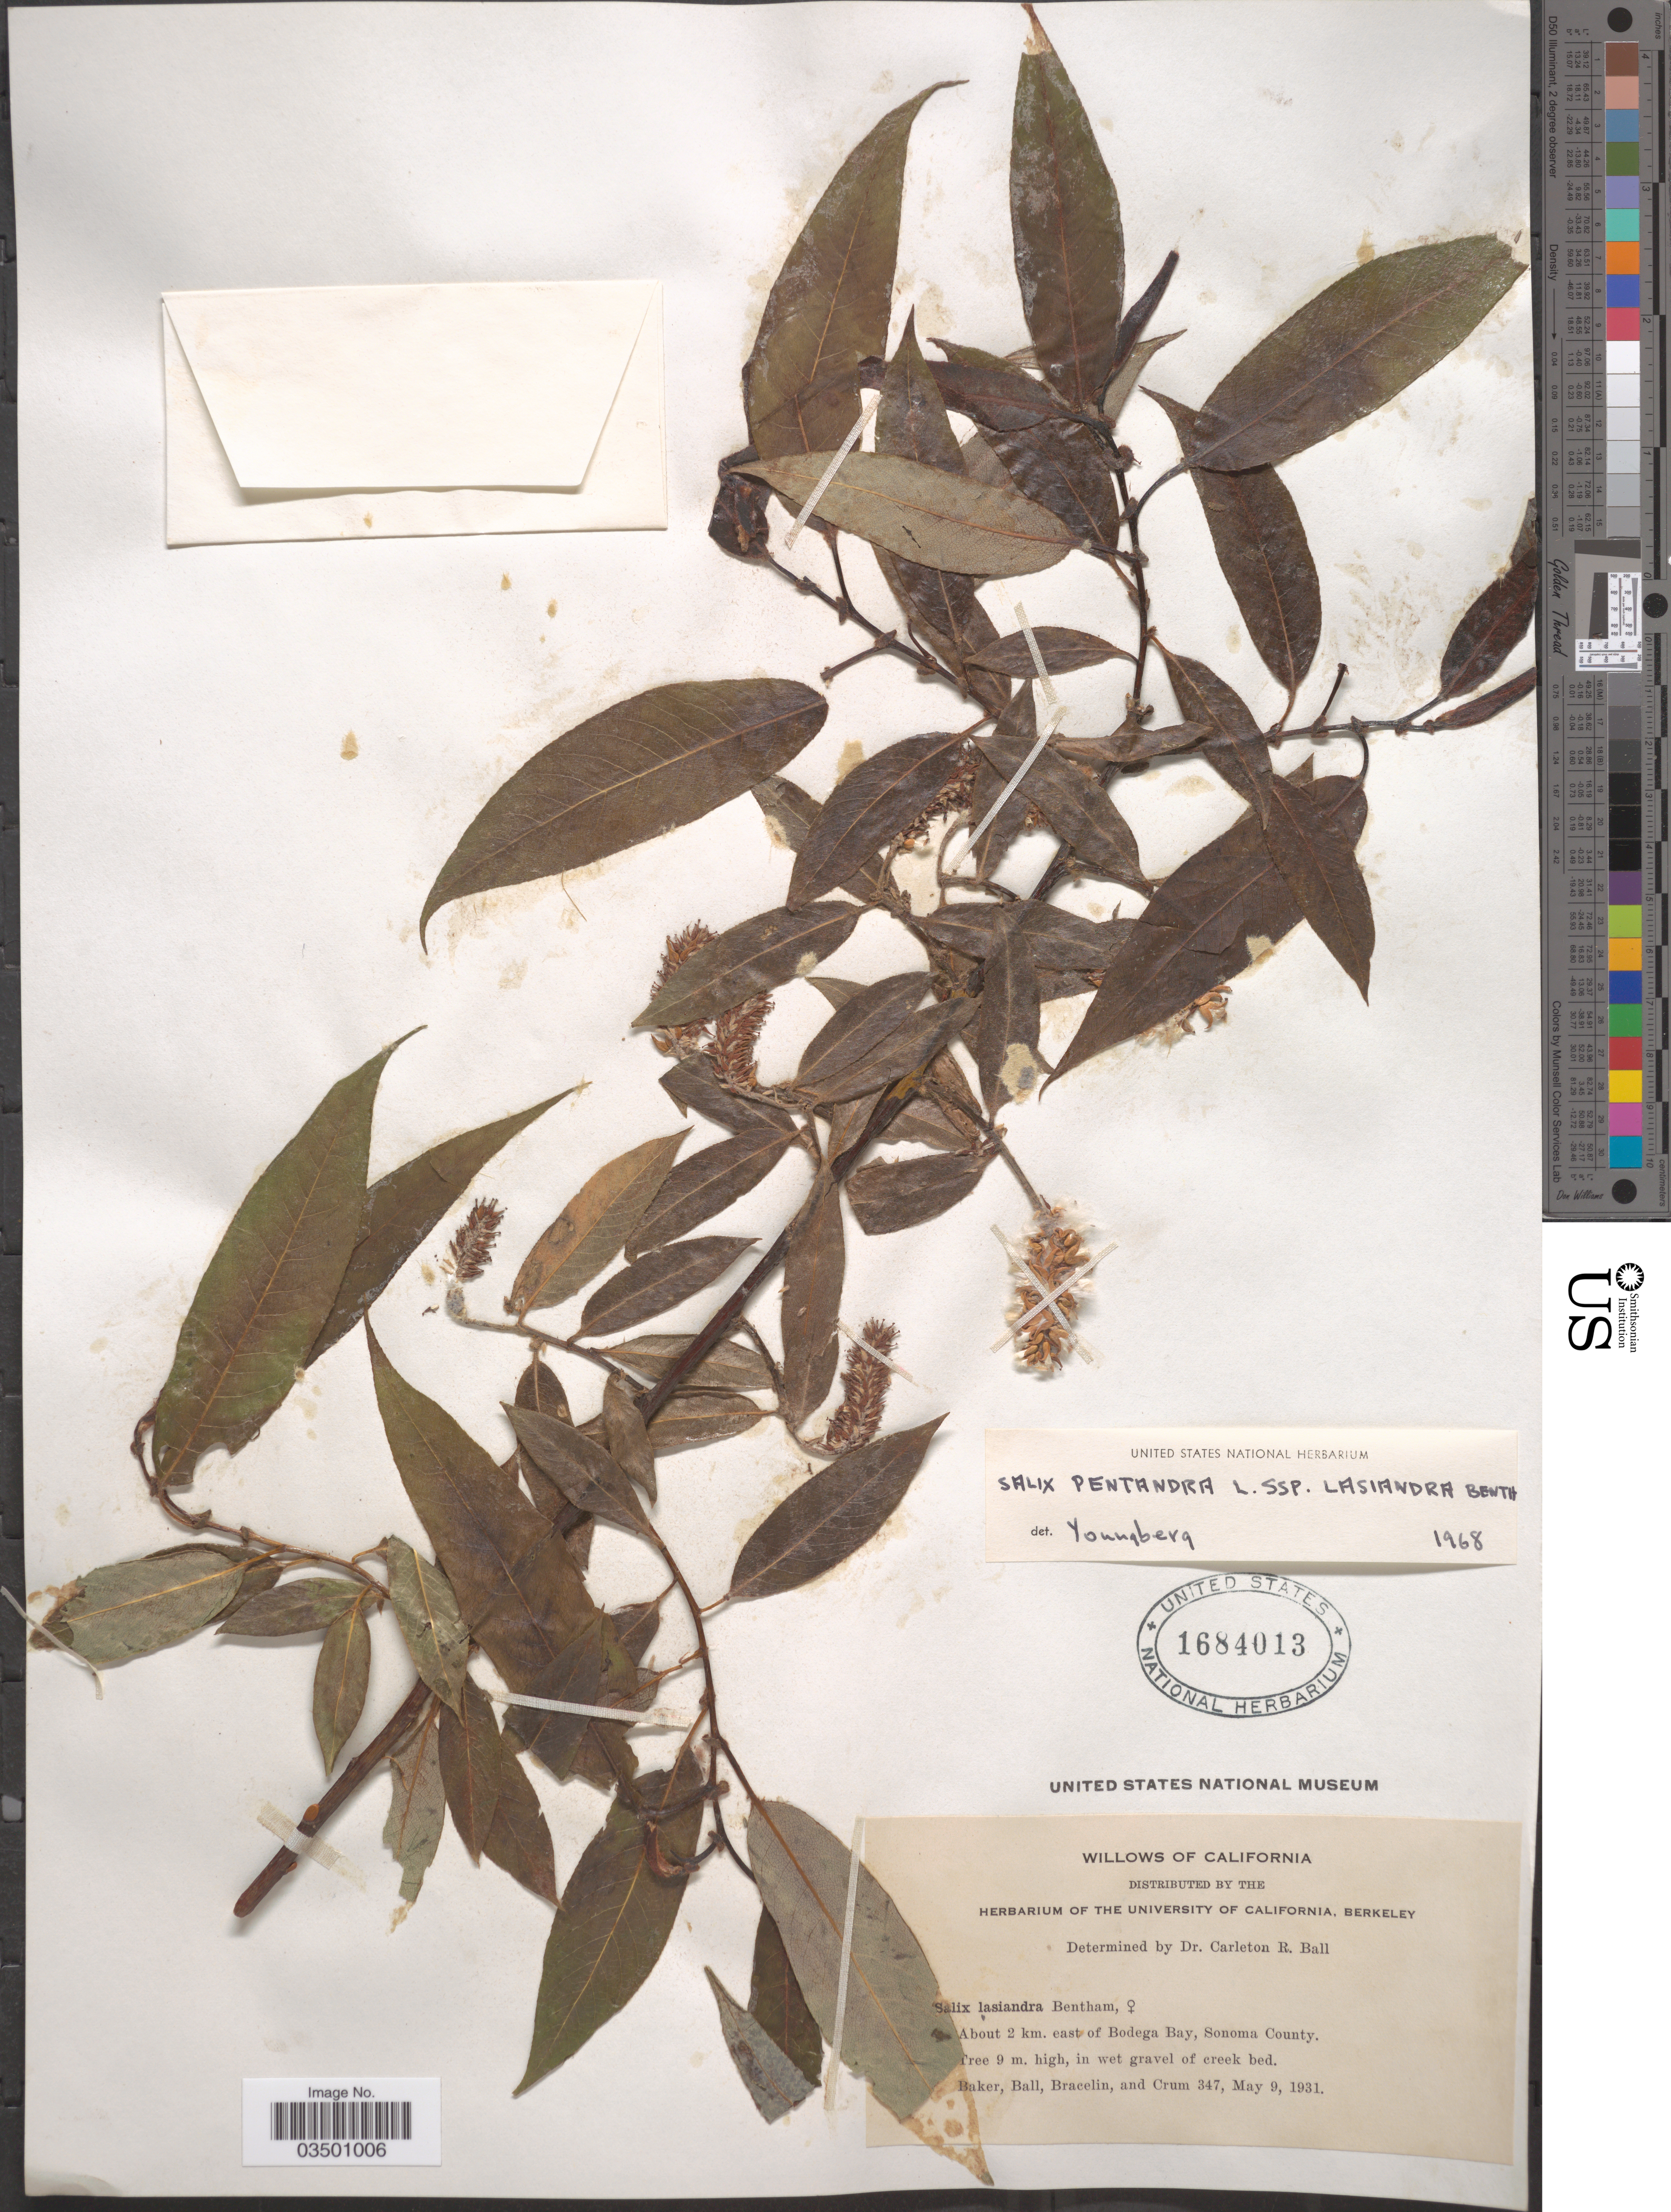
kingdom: Plantae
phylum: Tracheophyta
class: Magnoliopsida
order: Malpighiales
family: Salicaceae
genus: Salix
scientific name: Salix lasiandra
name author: Benth.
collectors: -- Baker, -- Ball, Bracelin & Crum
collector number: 347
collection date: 1931-05-09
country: United States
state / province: California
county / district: Sonoma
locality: About 2 km. east of Bodega Bay, Sonoma County.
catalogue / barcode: US 1684013